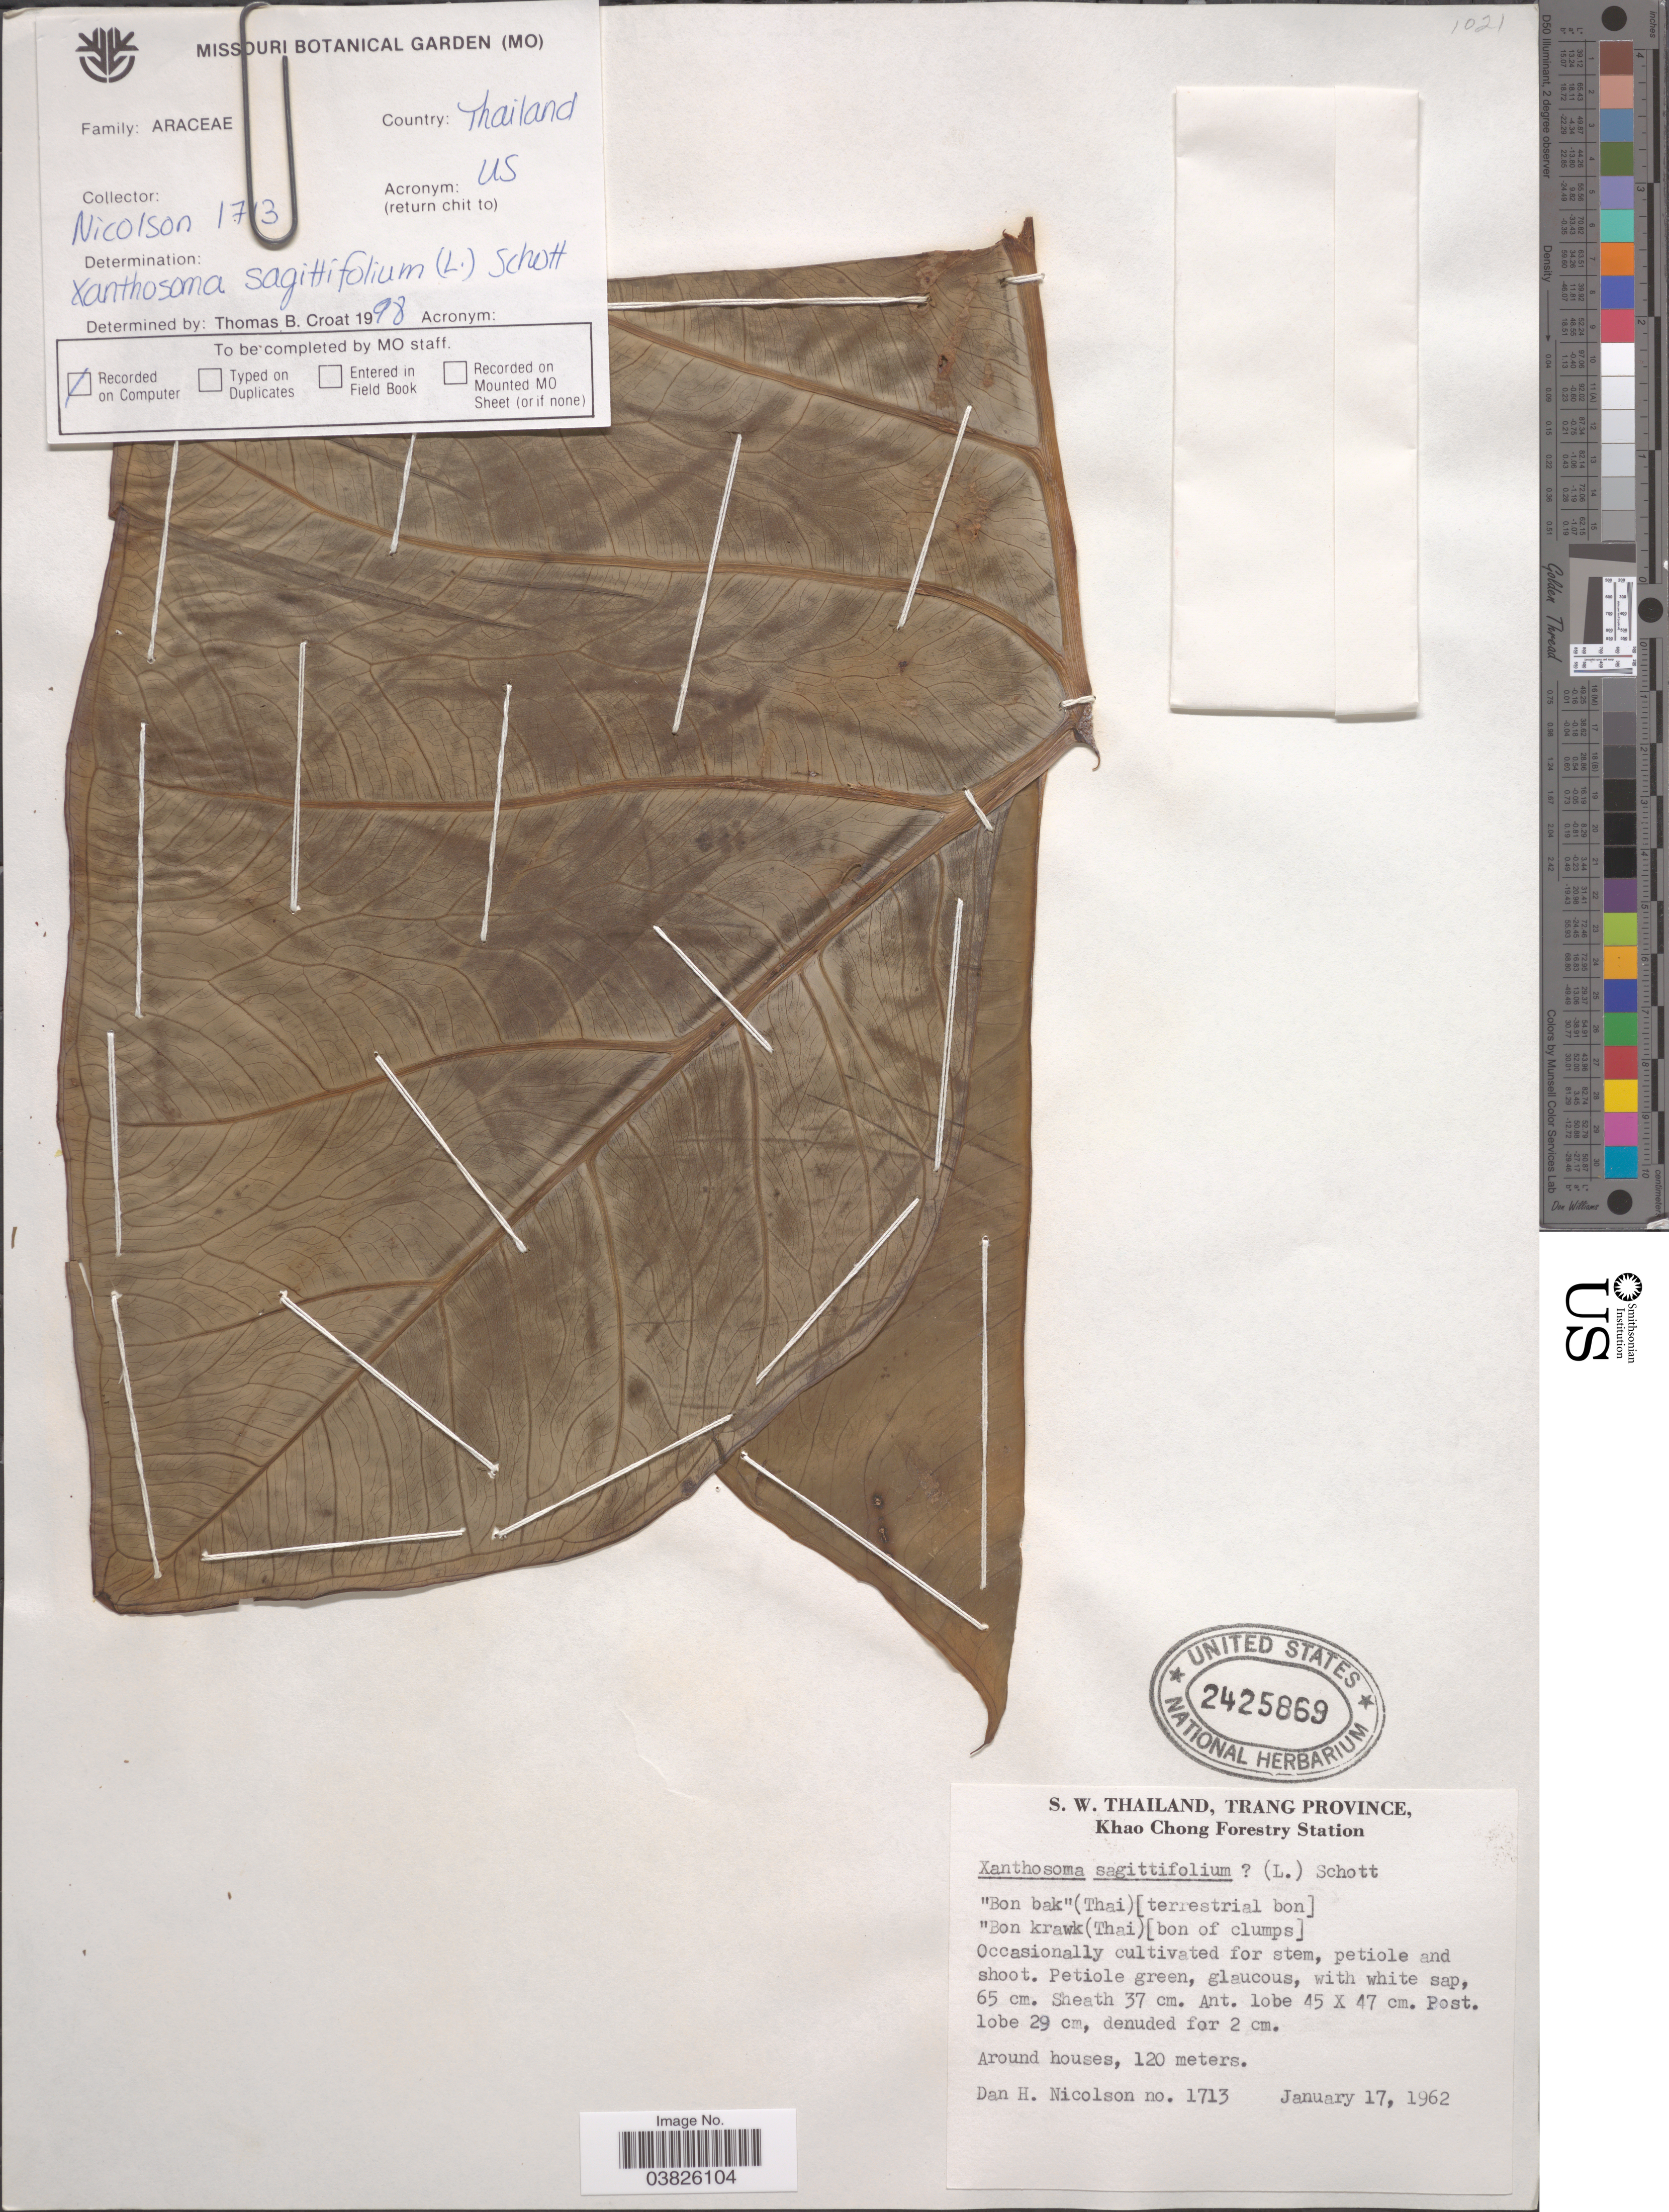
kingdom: Plantae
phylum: Tracheophyta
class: Liliopsida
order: Alismatales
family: Araceae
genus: Xanthosoma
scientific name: Xanthosoma sagittifolium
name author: (L.) Schott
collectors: D. H. Nicolson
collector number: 1713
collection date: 1962-01-17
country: Thailand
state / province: Trang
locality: S. W. Thailand, Khao Chong Forestry Station. Around houses.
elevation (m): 120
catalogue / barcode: US 2425869